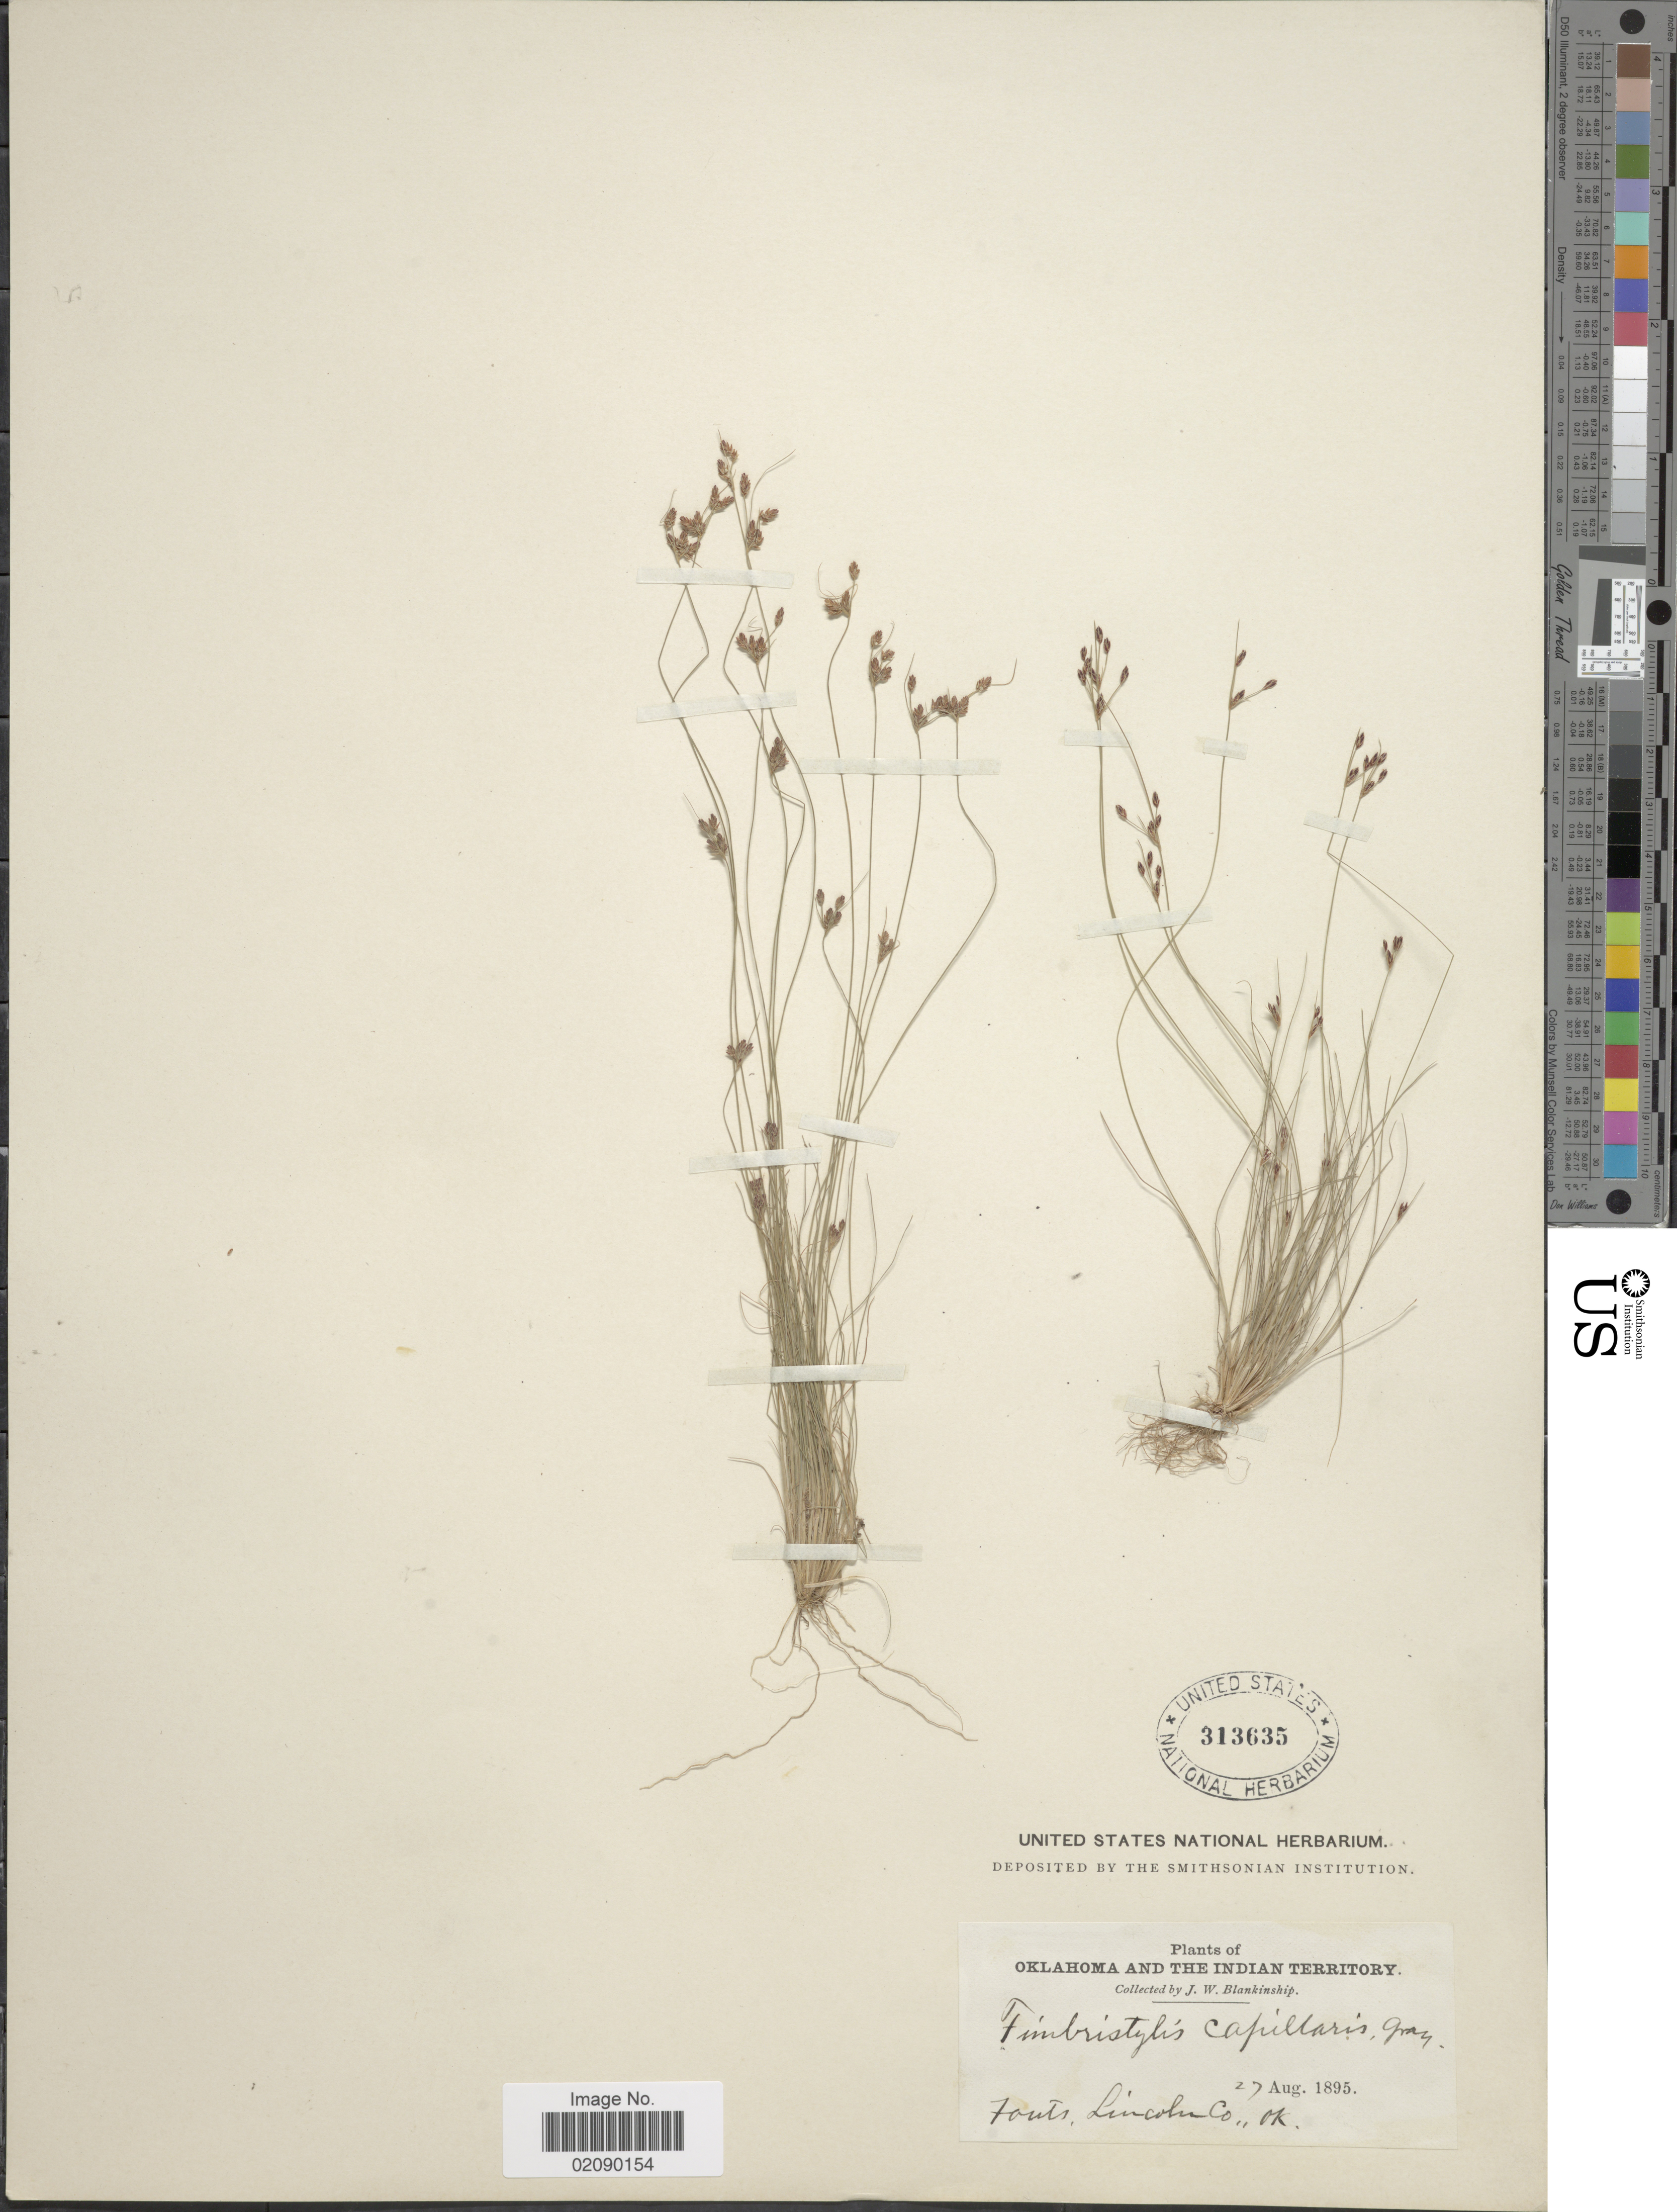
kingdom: Plantae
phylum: Tracheophyta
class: Liliopsida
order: Poales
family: Cyperaceae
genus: Bulbostylis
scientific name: Bulbostylis capillaris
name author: (L.) Kunth ex C.B. Clarke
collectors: J. W. Blankinship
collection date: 1895-08-27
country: United States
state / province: Oklahoma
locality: Oklahoma and Indian Territory, Font, Lincoln Co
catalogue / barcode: US 313635